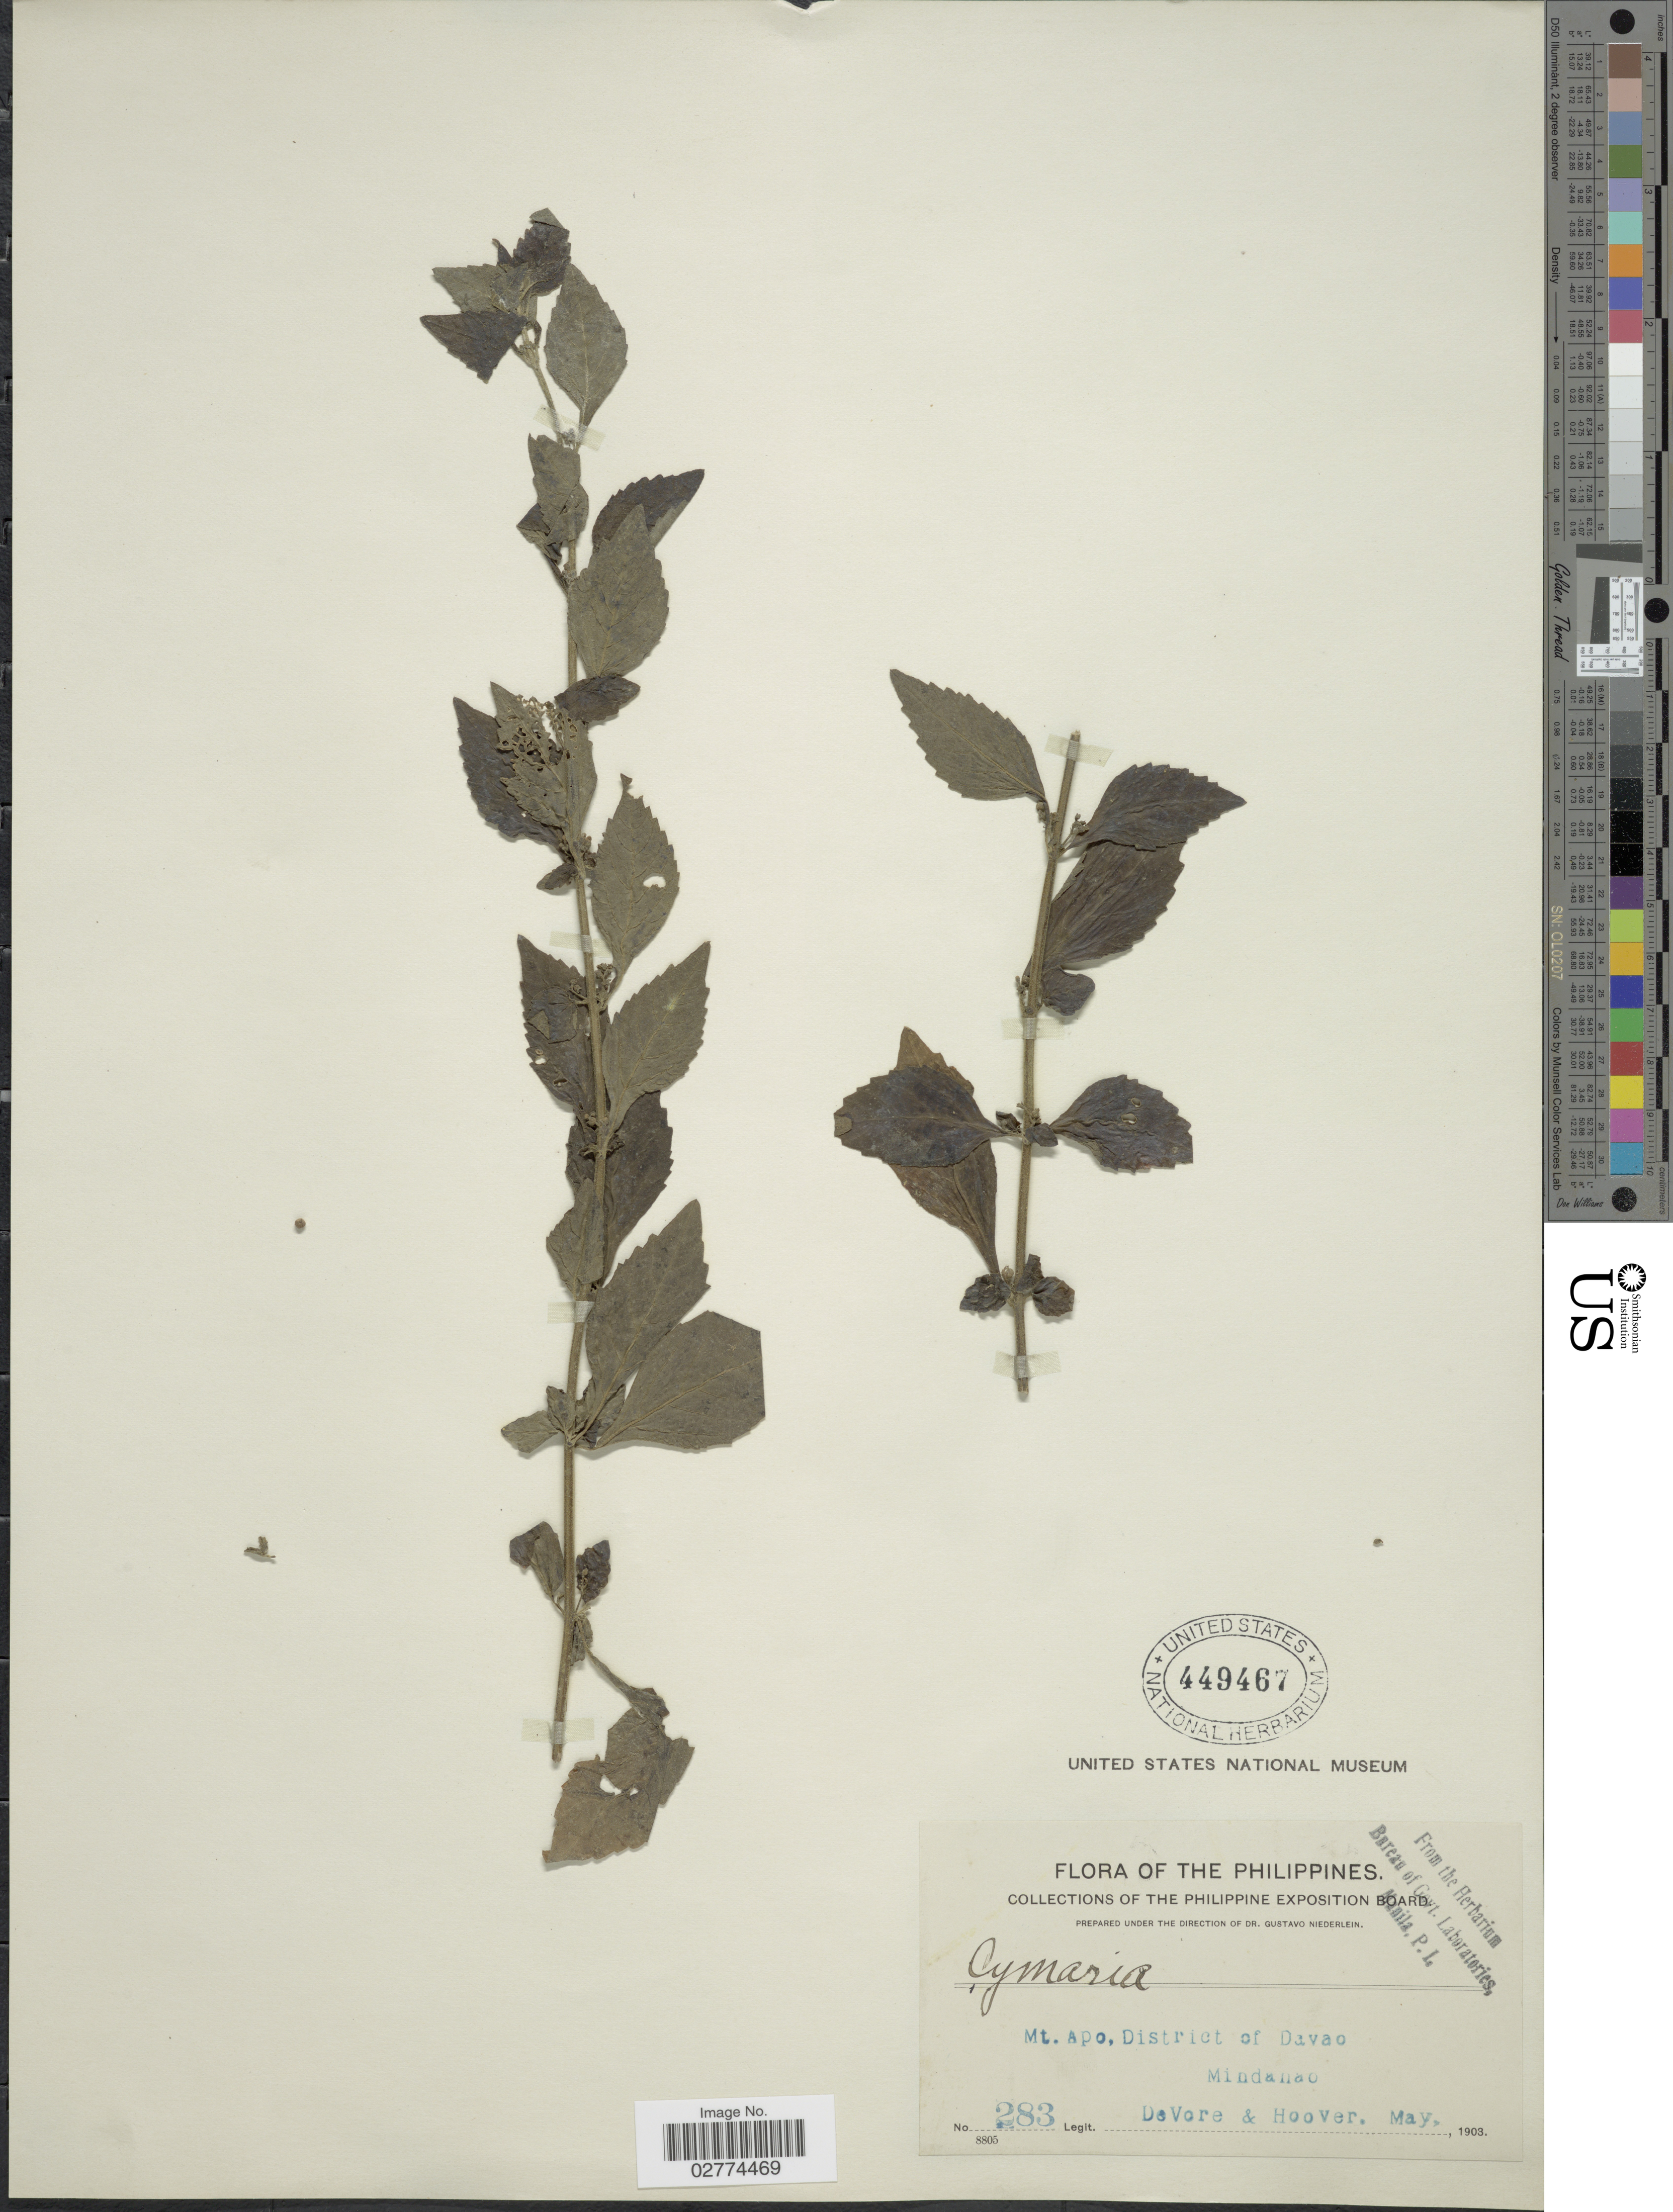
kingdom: Plantae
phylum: Tracheophyta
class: Magnoliopsida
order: Lamiales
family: Lamiaceae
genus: Cymaria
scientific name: Cymaria acuminata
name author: Decne.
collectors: -. DeVore & -- Hoover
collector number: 283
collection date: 1903-05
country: Philippines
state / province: Davao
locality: Mt. Apo, District of Davao, Mindanao.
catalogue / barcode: US 449467